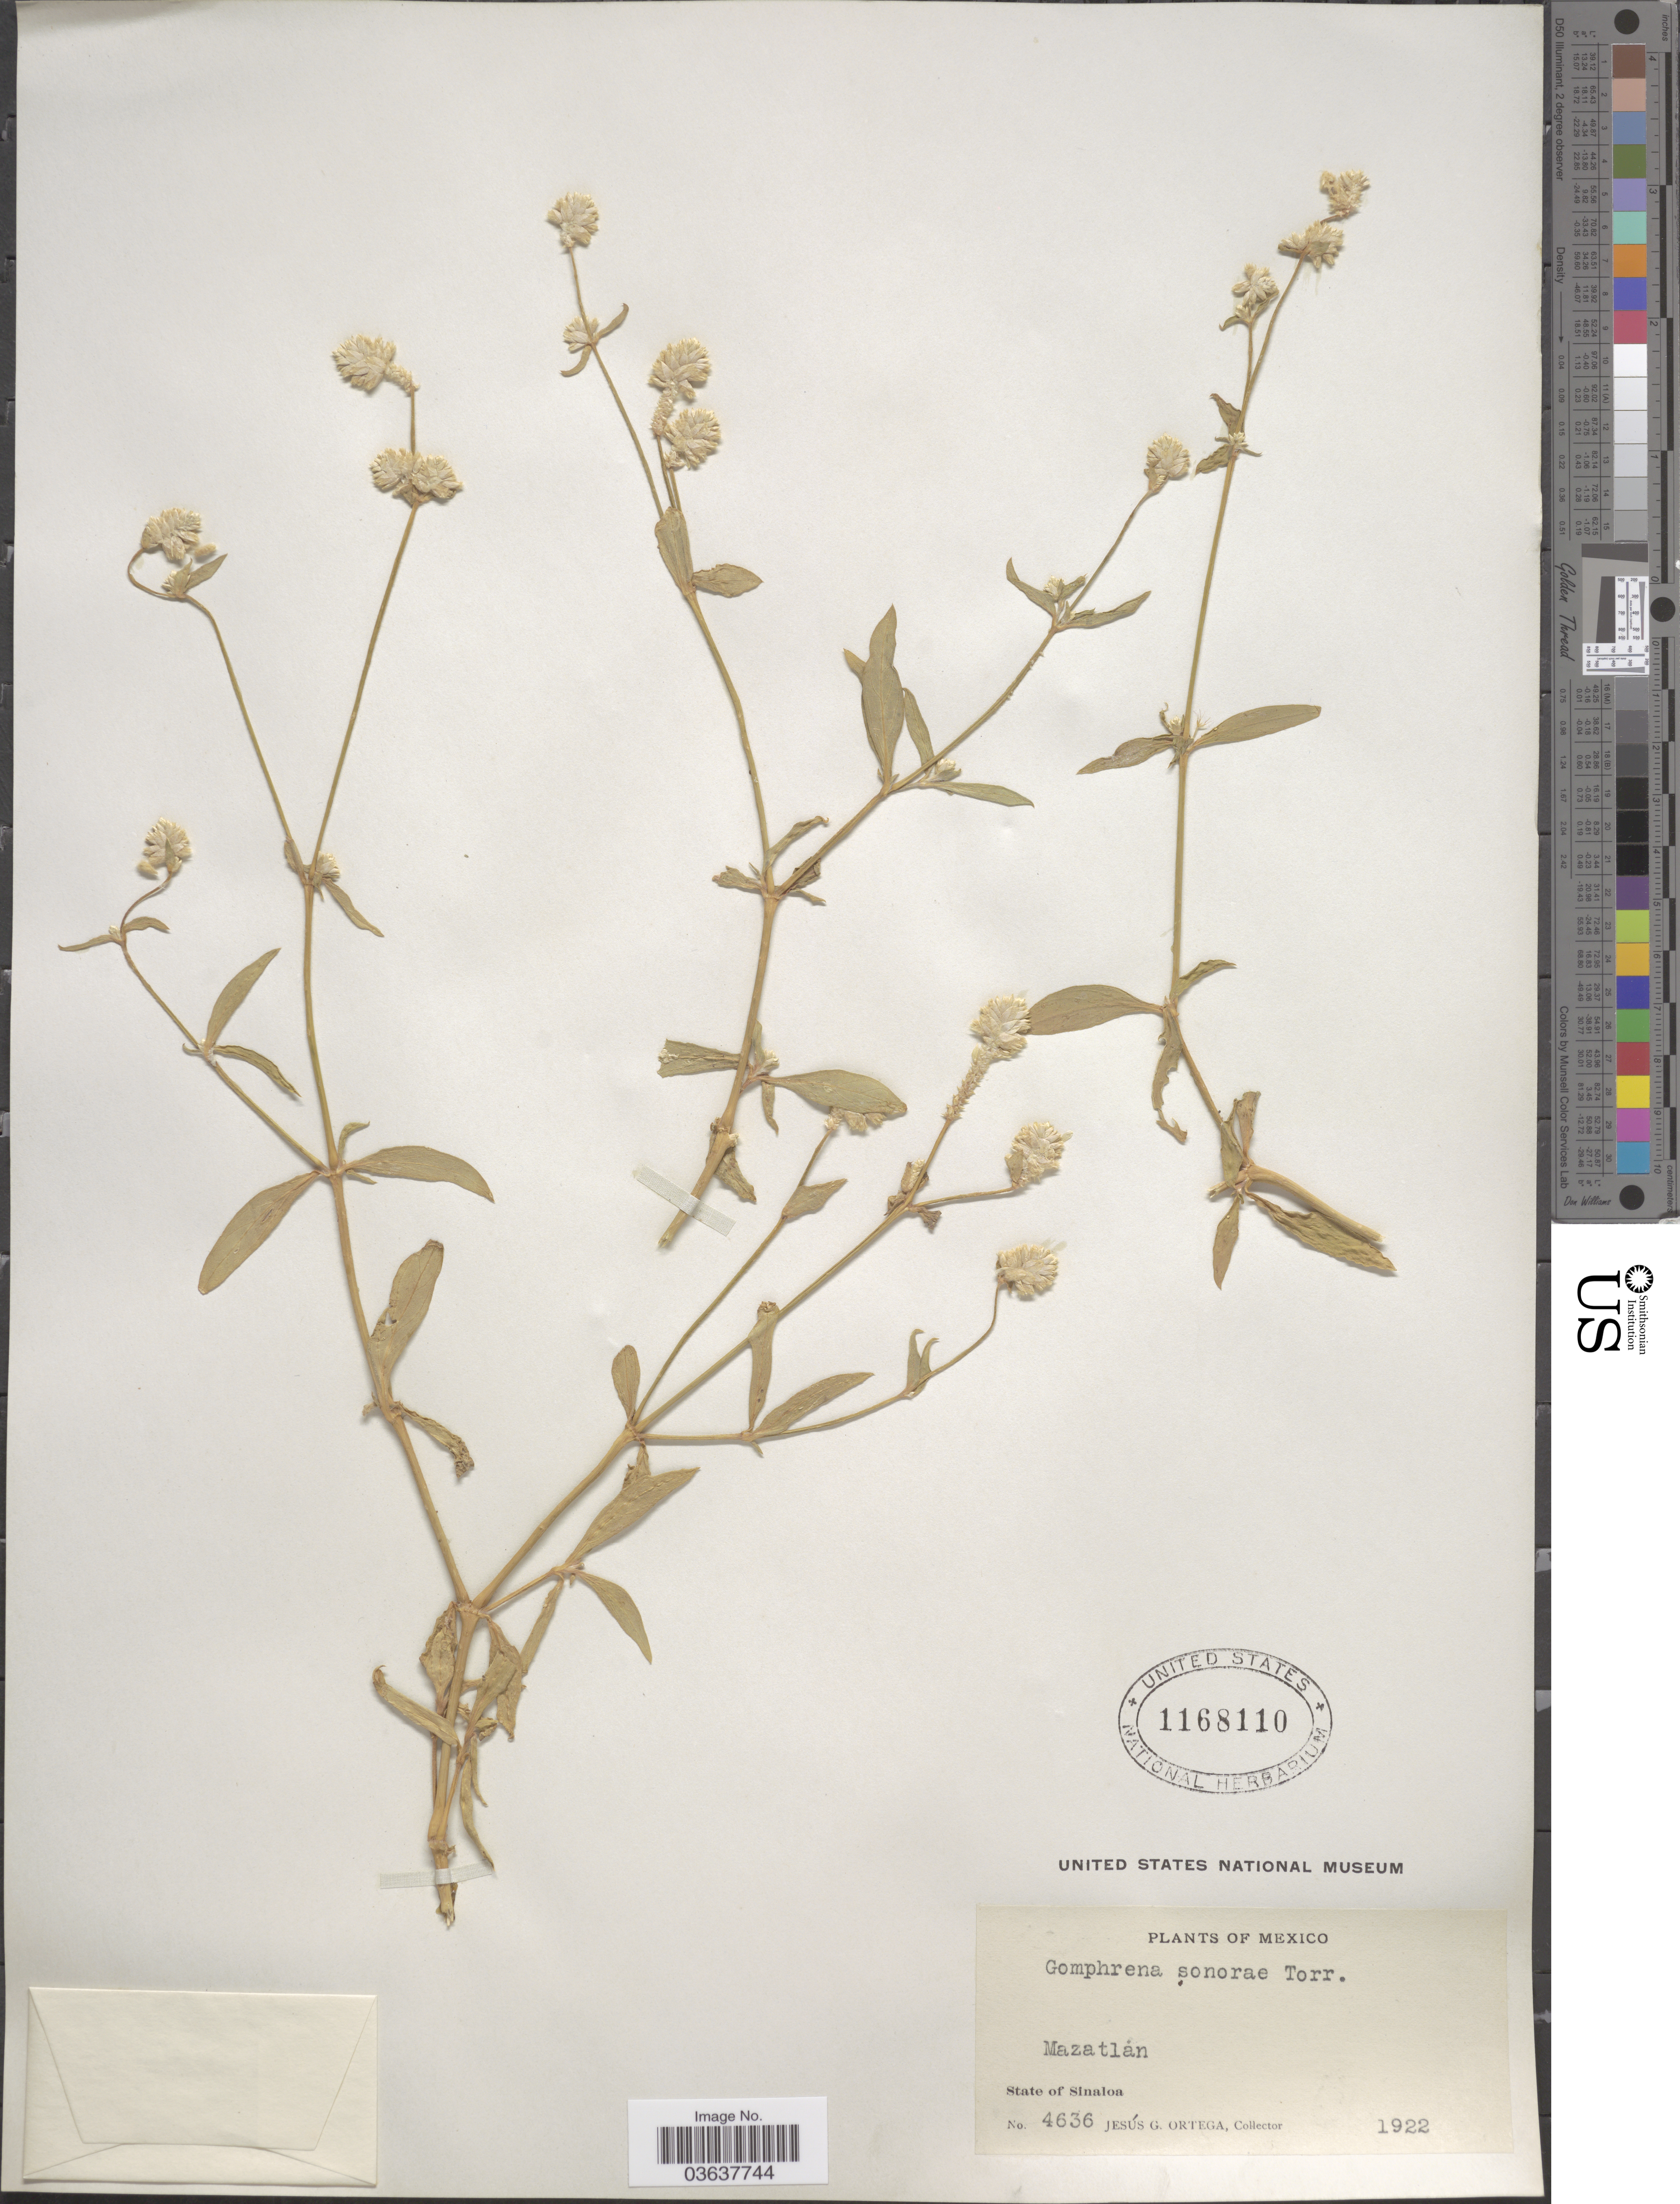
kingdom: Plantae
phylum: Tracheophyta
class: Magnoliopsida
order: Caryophyllales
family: Amaranthaceae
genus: Gomphrena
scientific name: Gomphrena sonorae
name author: Torr. in Emory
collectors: J. Ortega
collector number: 4636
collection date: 1922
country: Mexico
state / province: Sinaloa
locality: Mazatlan.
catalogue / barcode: US 1168110